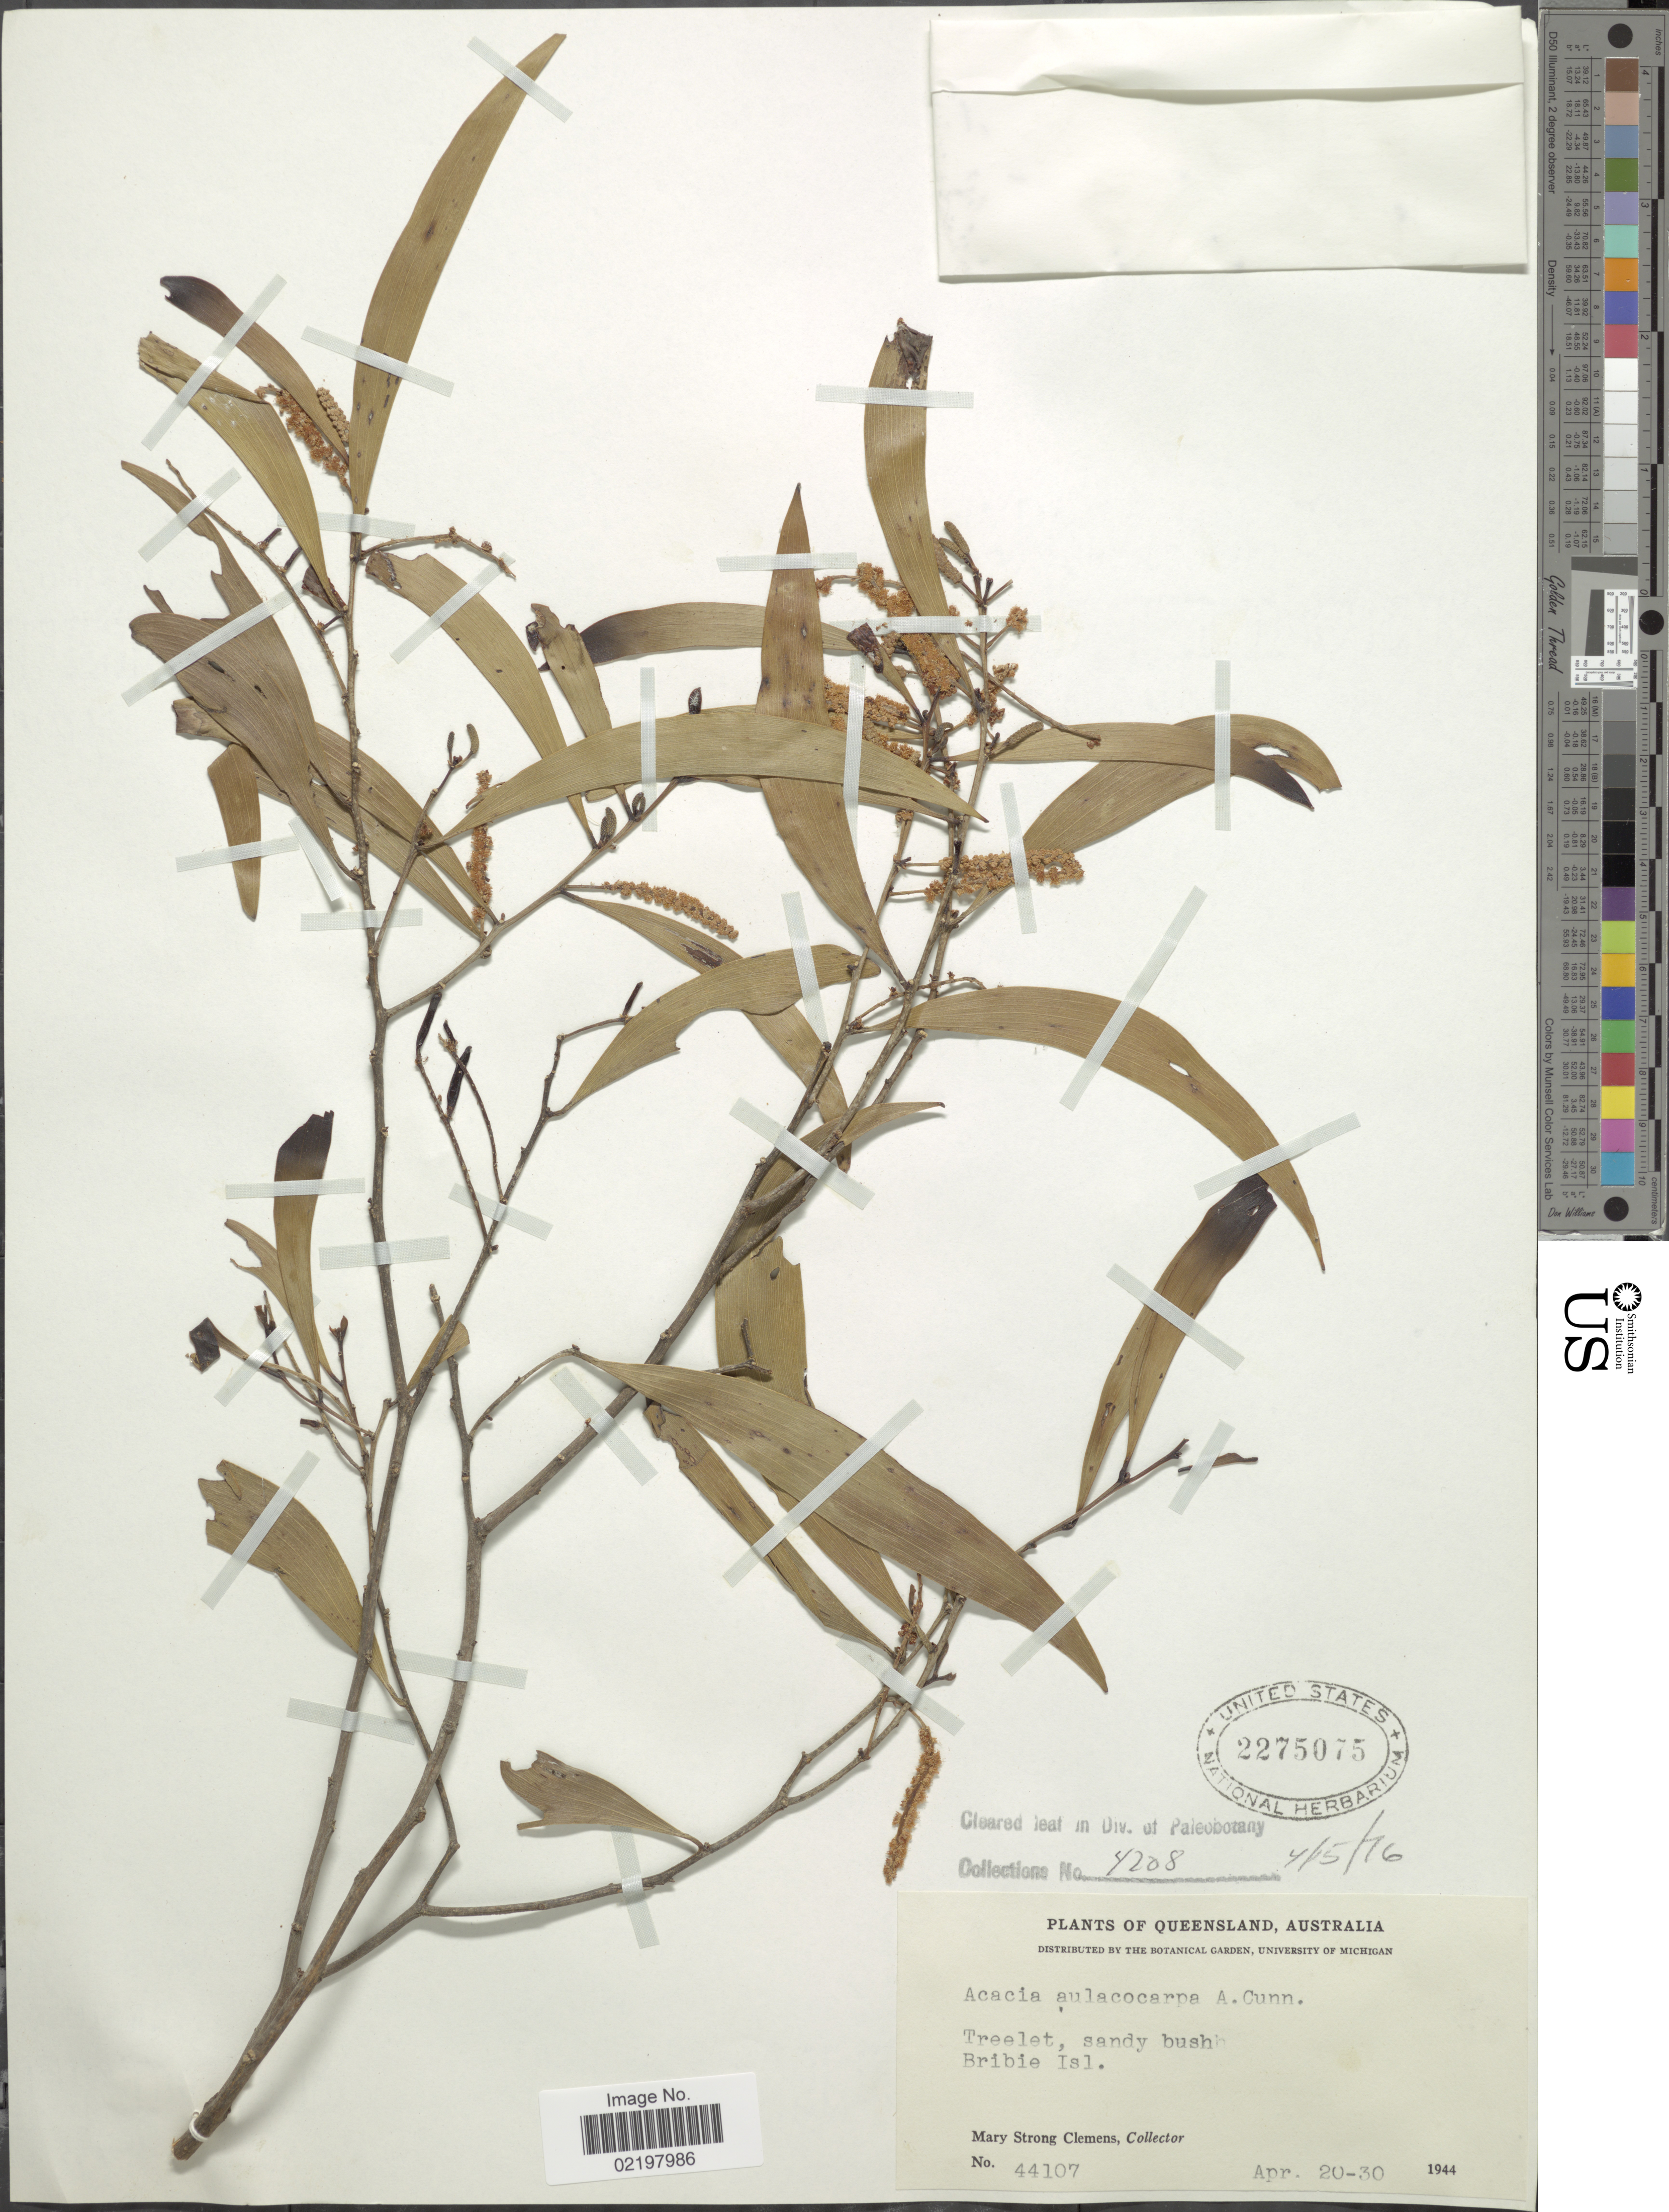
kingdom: Plantae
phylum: Tracheophyta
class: Magnoliopsida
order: Fabales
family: Fabaceae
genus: Acacia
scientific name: Acacia aulacocarpa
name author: A. Cunn. ex Benth.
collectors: M. S. Clemens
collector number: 44107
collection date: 1944-04-20/1944-04-30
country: Australia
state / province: Queensland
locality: Bribie Isl,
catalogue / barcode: US 2275075